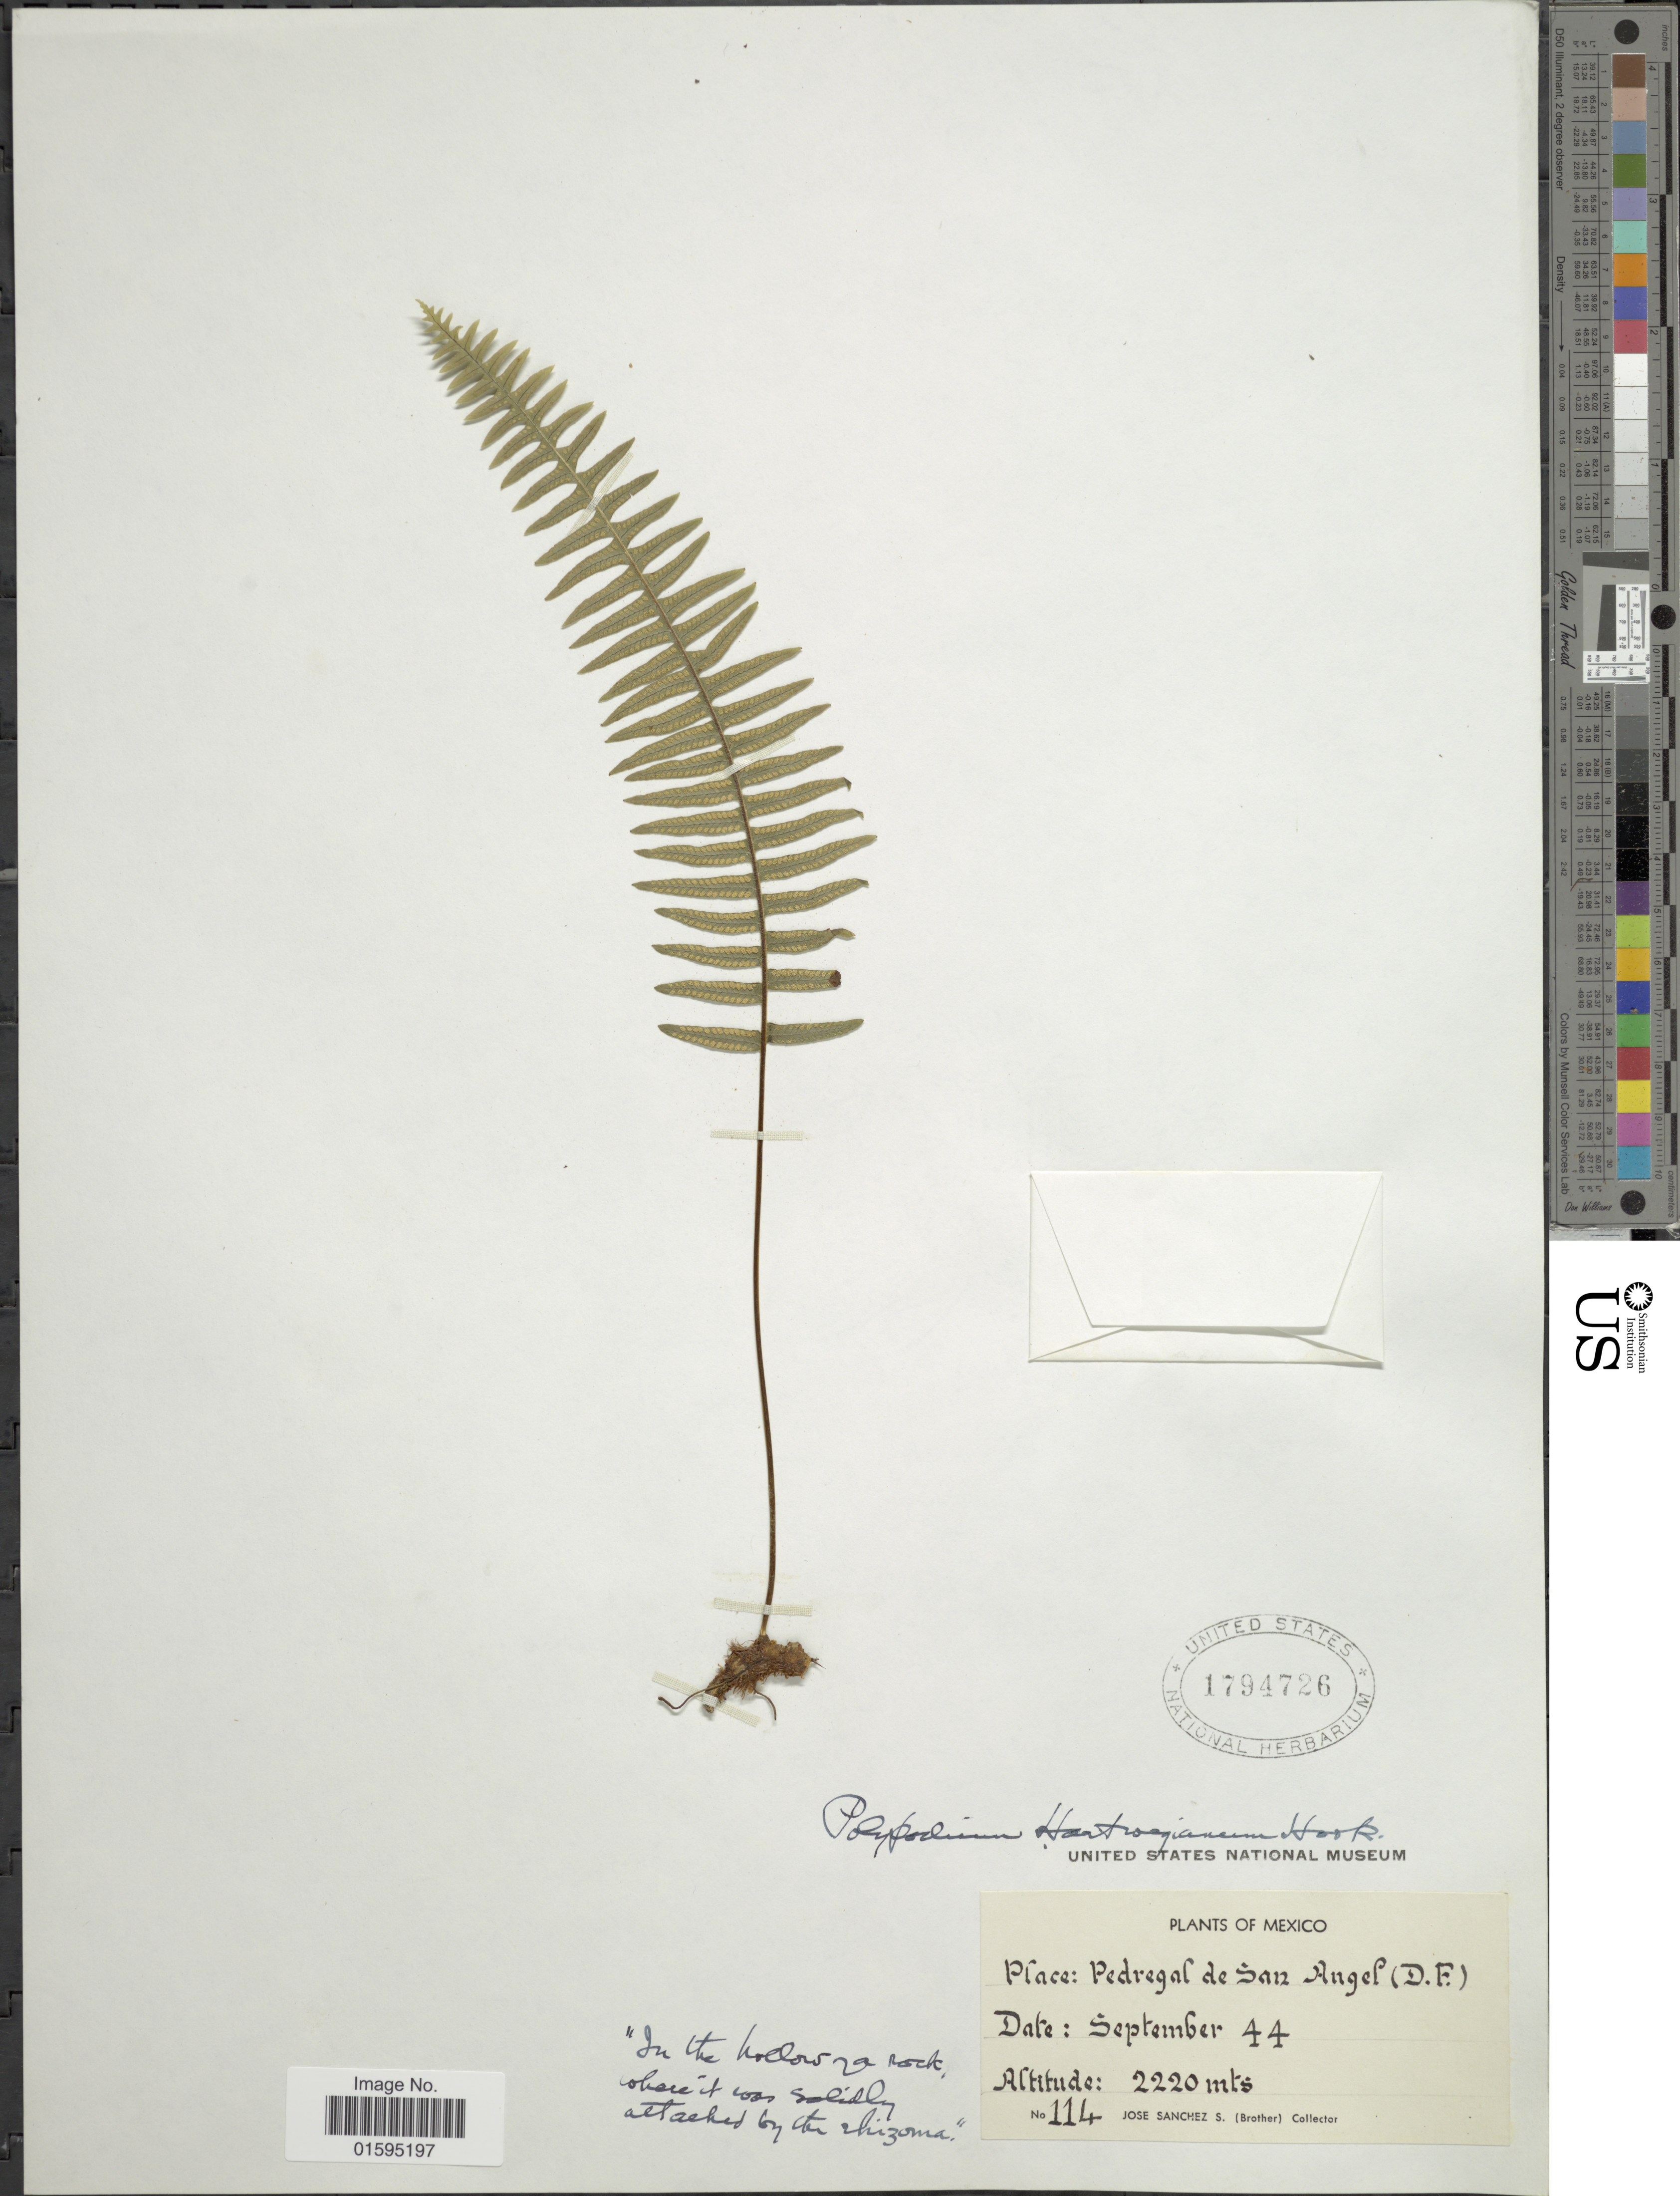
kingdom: Plantae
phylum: Tracheophyta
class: Polypodiopsida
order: Polypodiales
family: Polypodiaceae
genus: Polypodium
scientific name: Polypodium hartwegianum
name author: Hook.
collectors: J. Sanchez S.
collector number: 114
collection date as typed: Transcribed d/m/y: /9/44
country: Mexico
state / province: Distrito Federal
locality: Pedregal de San Angel (D. F.)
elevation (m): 2220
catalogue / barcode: US 1794726